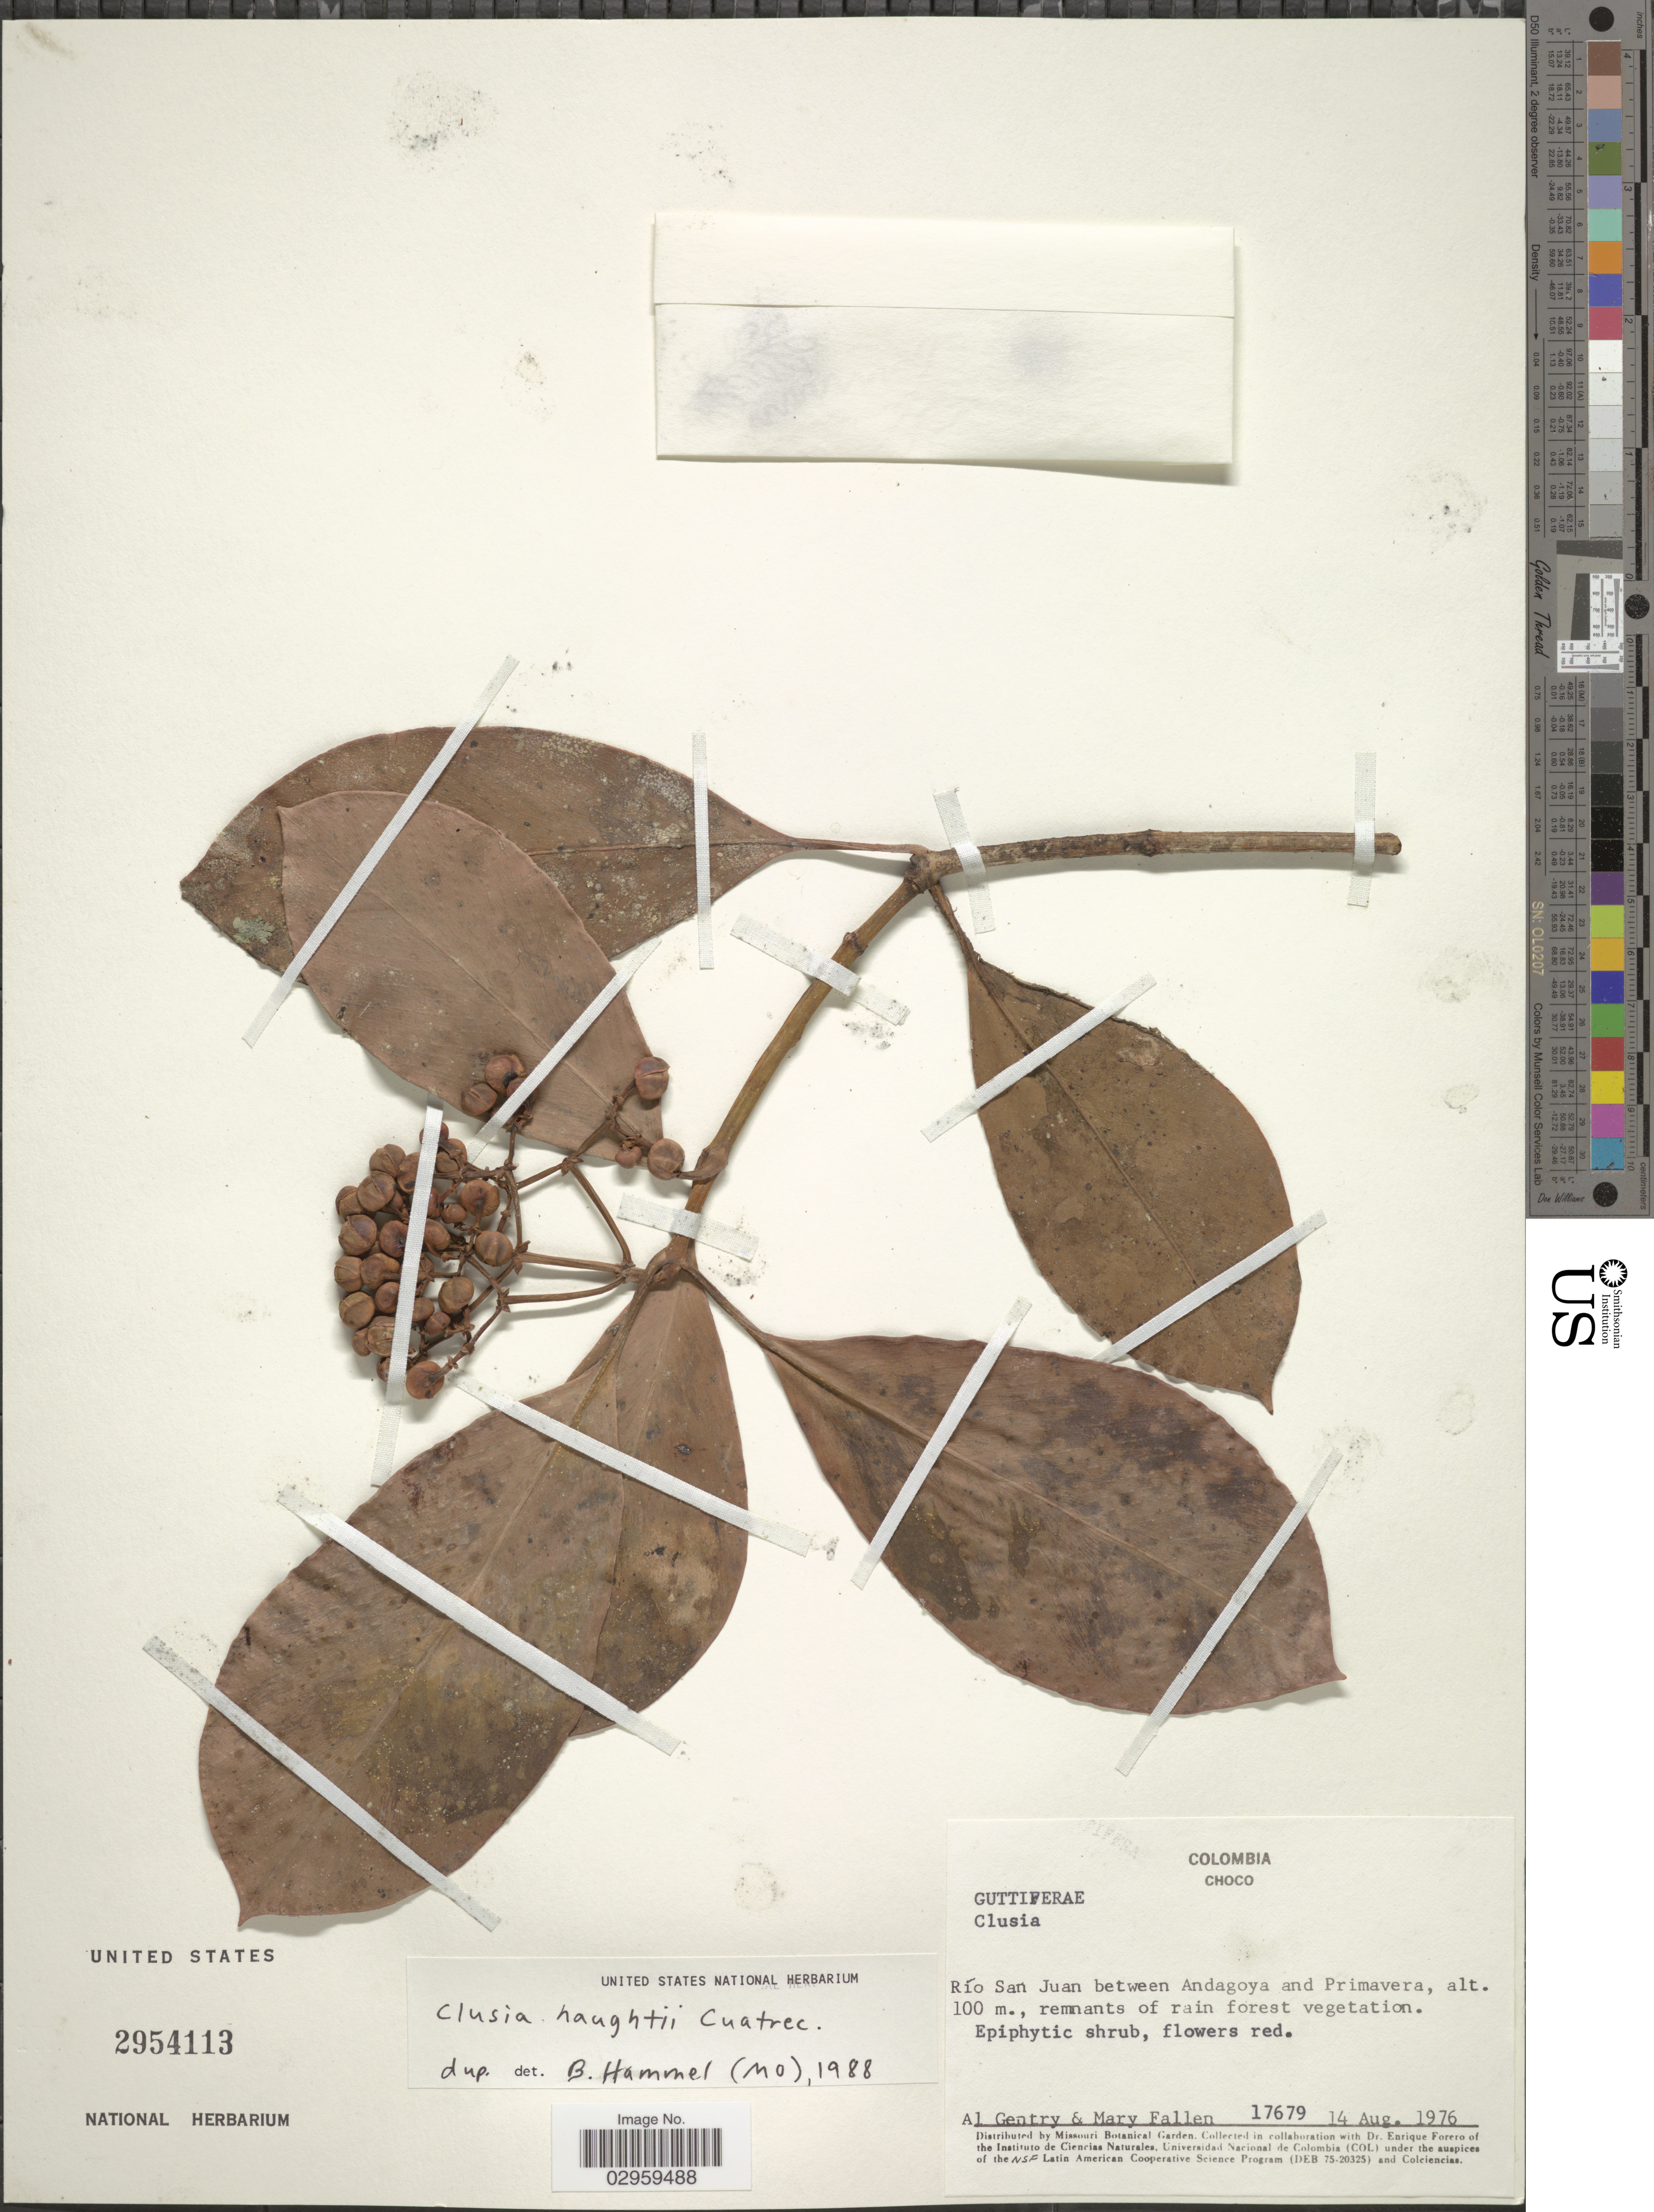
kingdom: Plantae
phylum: Tracheophyta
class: Magnoliopsida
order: Malpighiales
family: Clusiaceae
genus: Clusia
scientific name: Clusia haughtii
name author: Cuatrec.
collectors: A. H. Gentry & M. Fallen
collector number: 17679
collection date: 1976-08-14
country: Colombia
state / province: Chocó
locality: Río San Juan between Andagoya and Primavera.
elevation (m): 100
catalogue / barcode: US 2954113